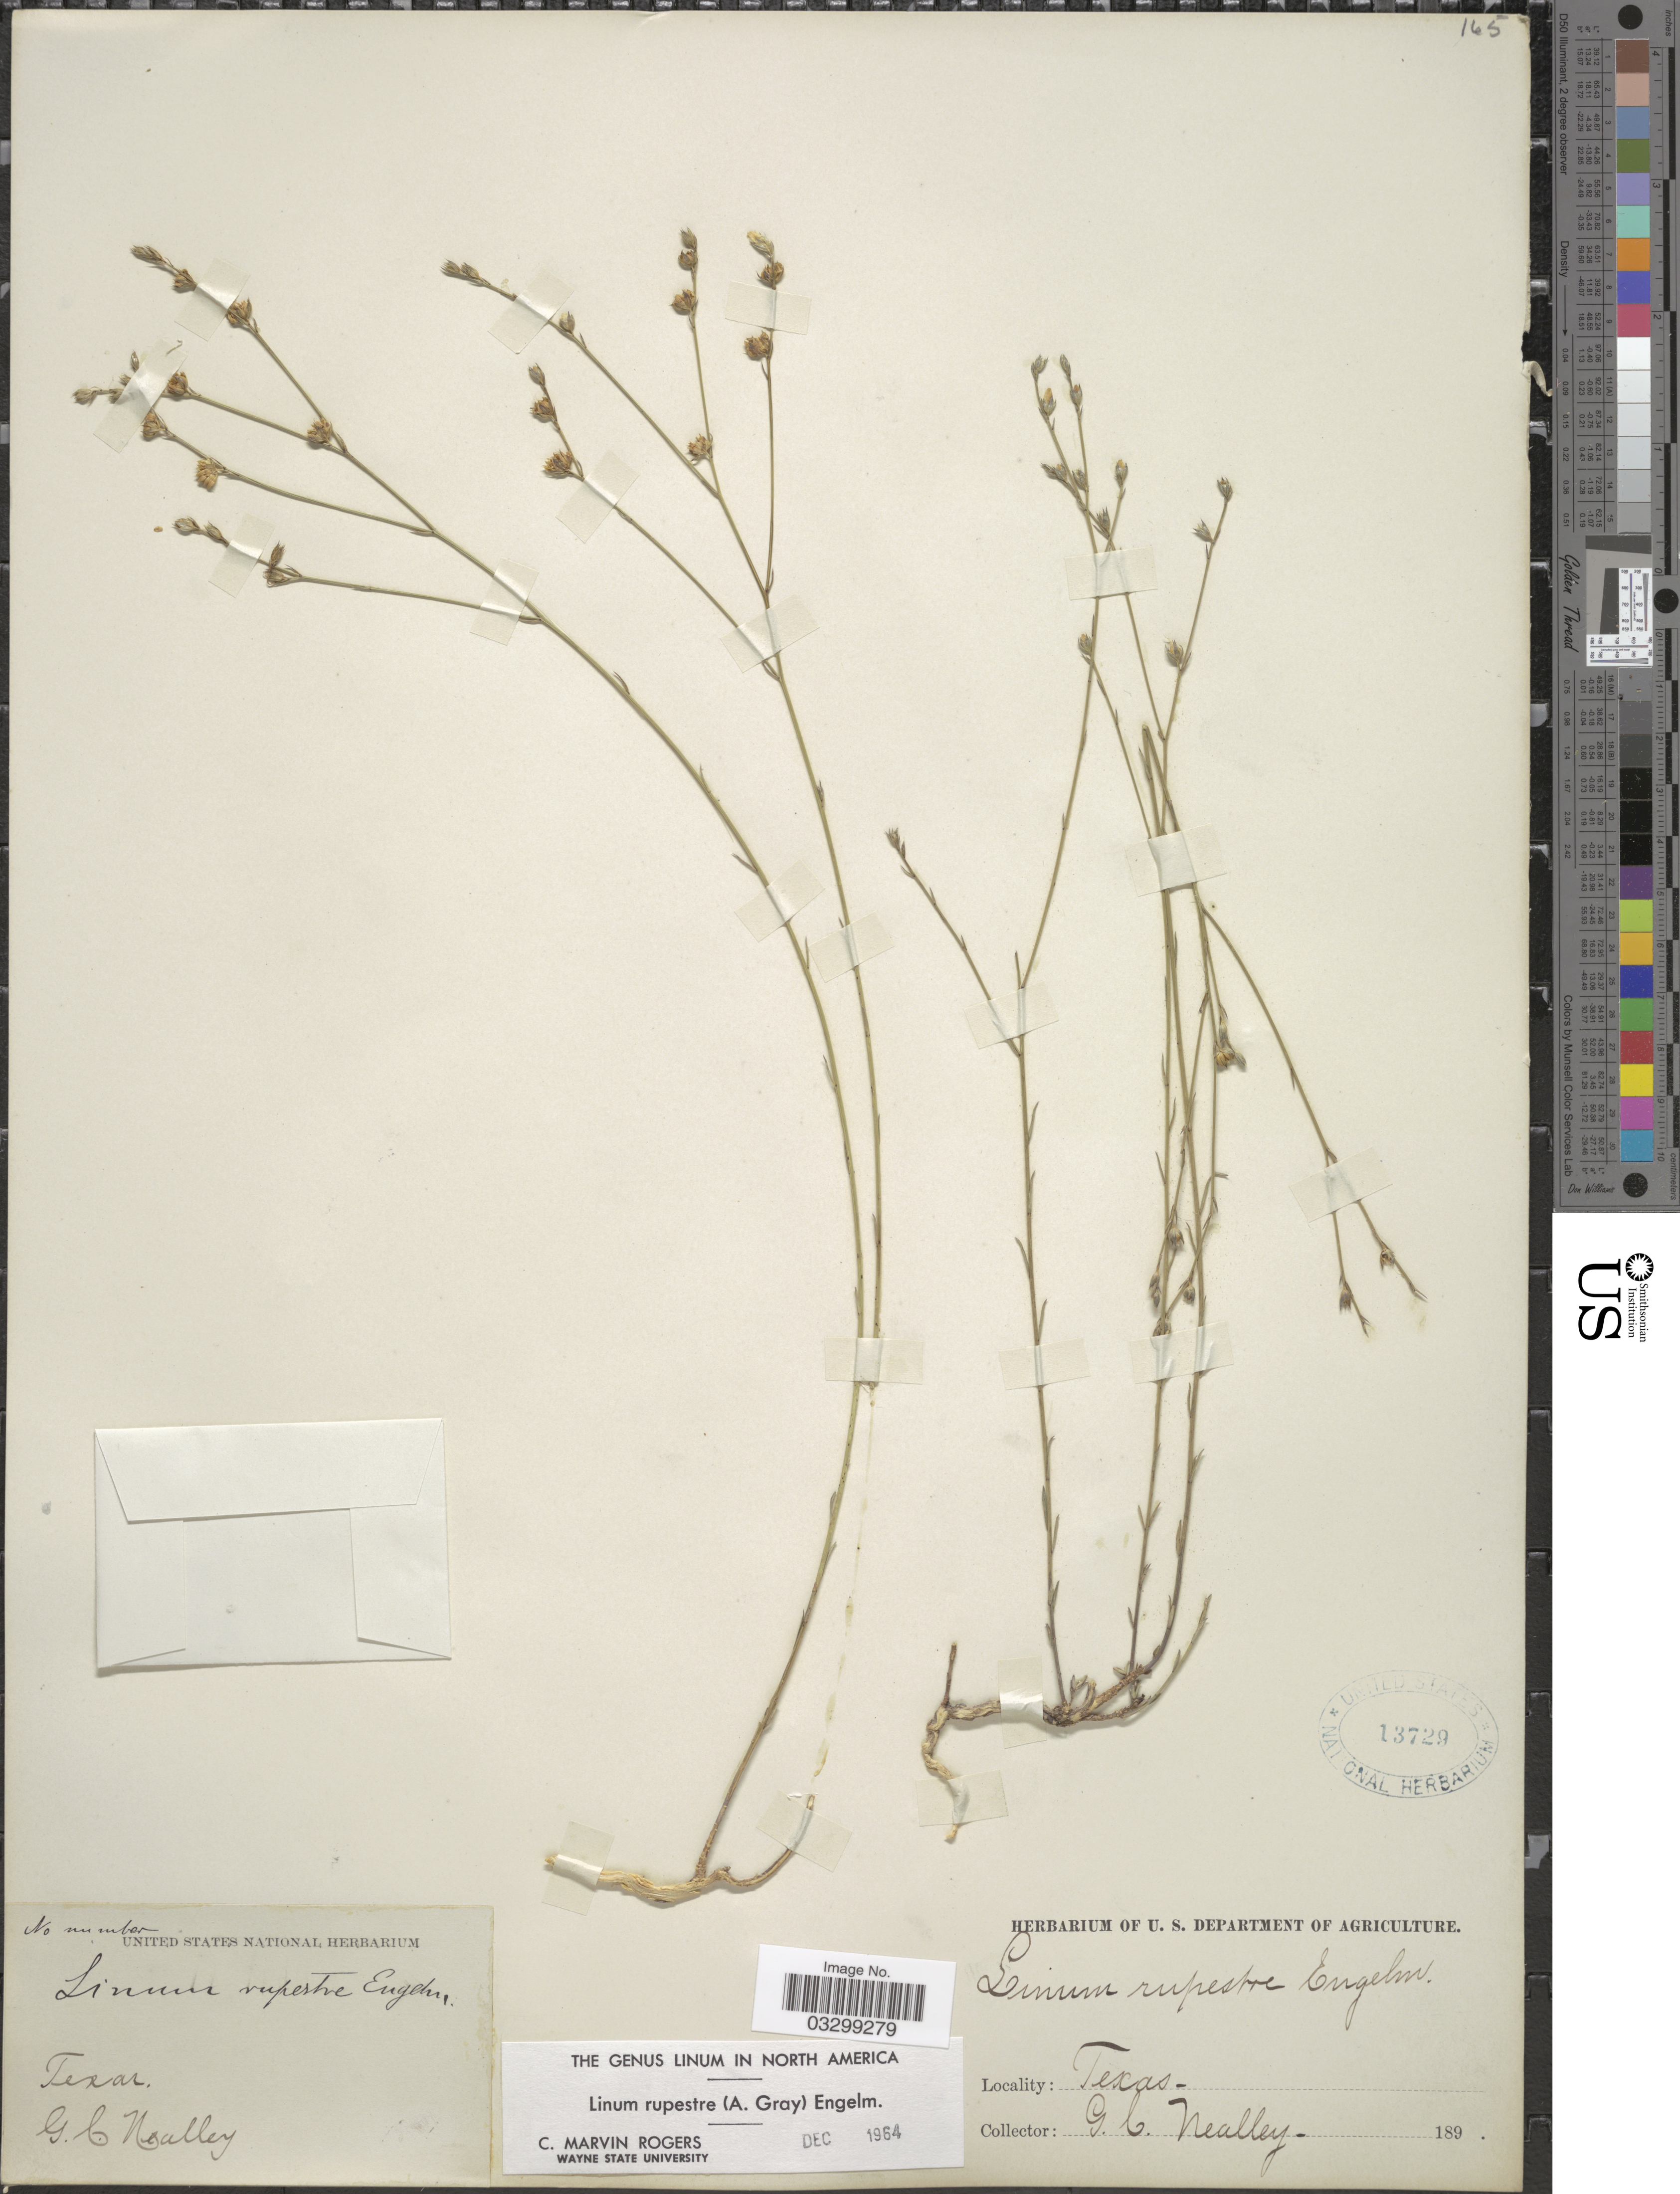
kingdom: Plantae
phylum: Tracheophyta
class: Magnoliopsida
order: Malpighiales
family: Linaceae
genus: Linum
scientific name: Linum rupestre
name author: Engelm.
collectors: G. C. Nealley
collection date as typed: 189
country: United States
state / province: Texas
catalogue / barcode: US 13729